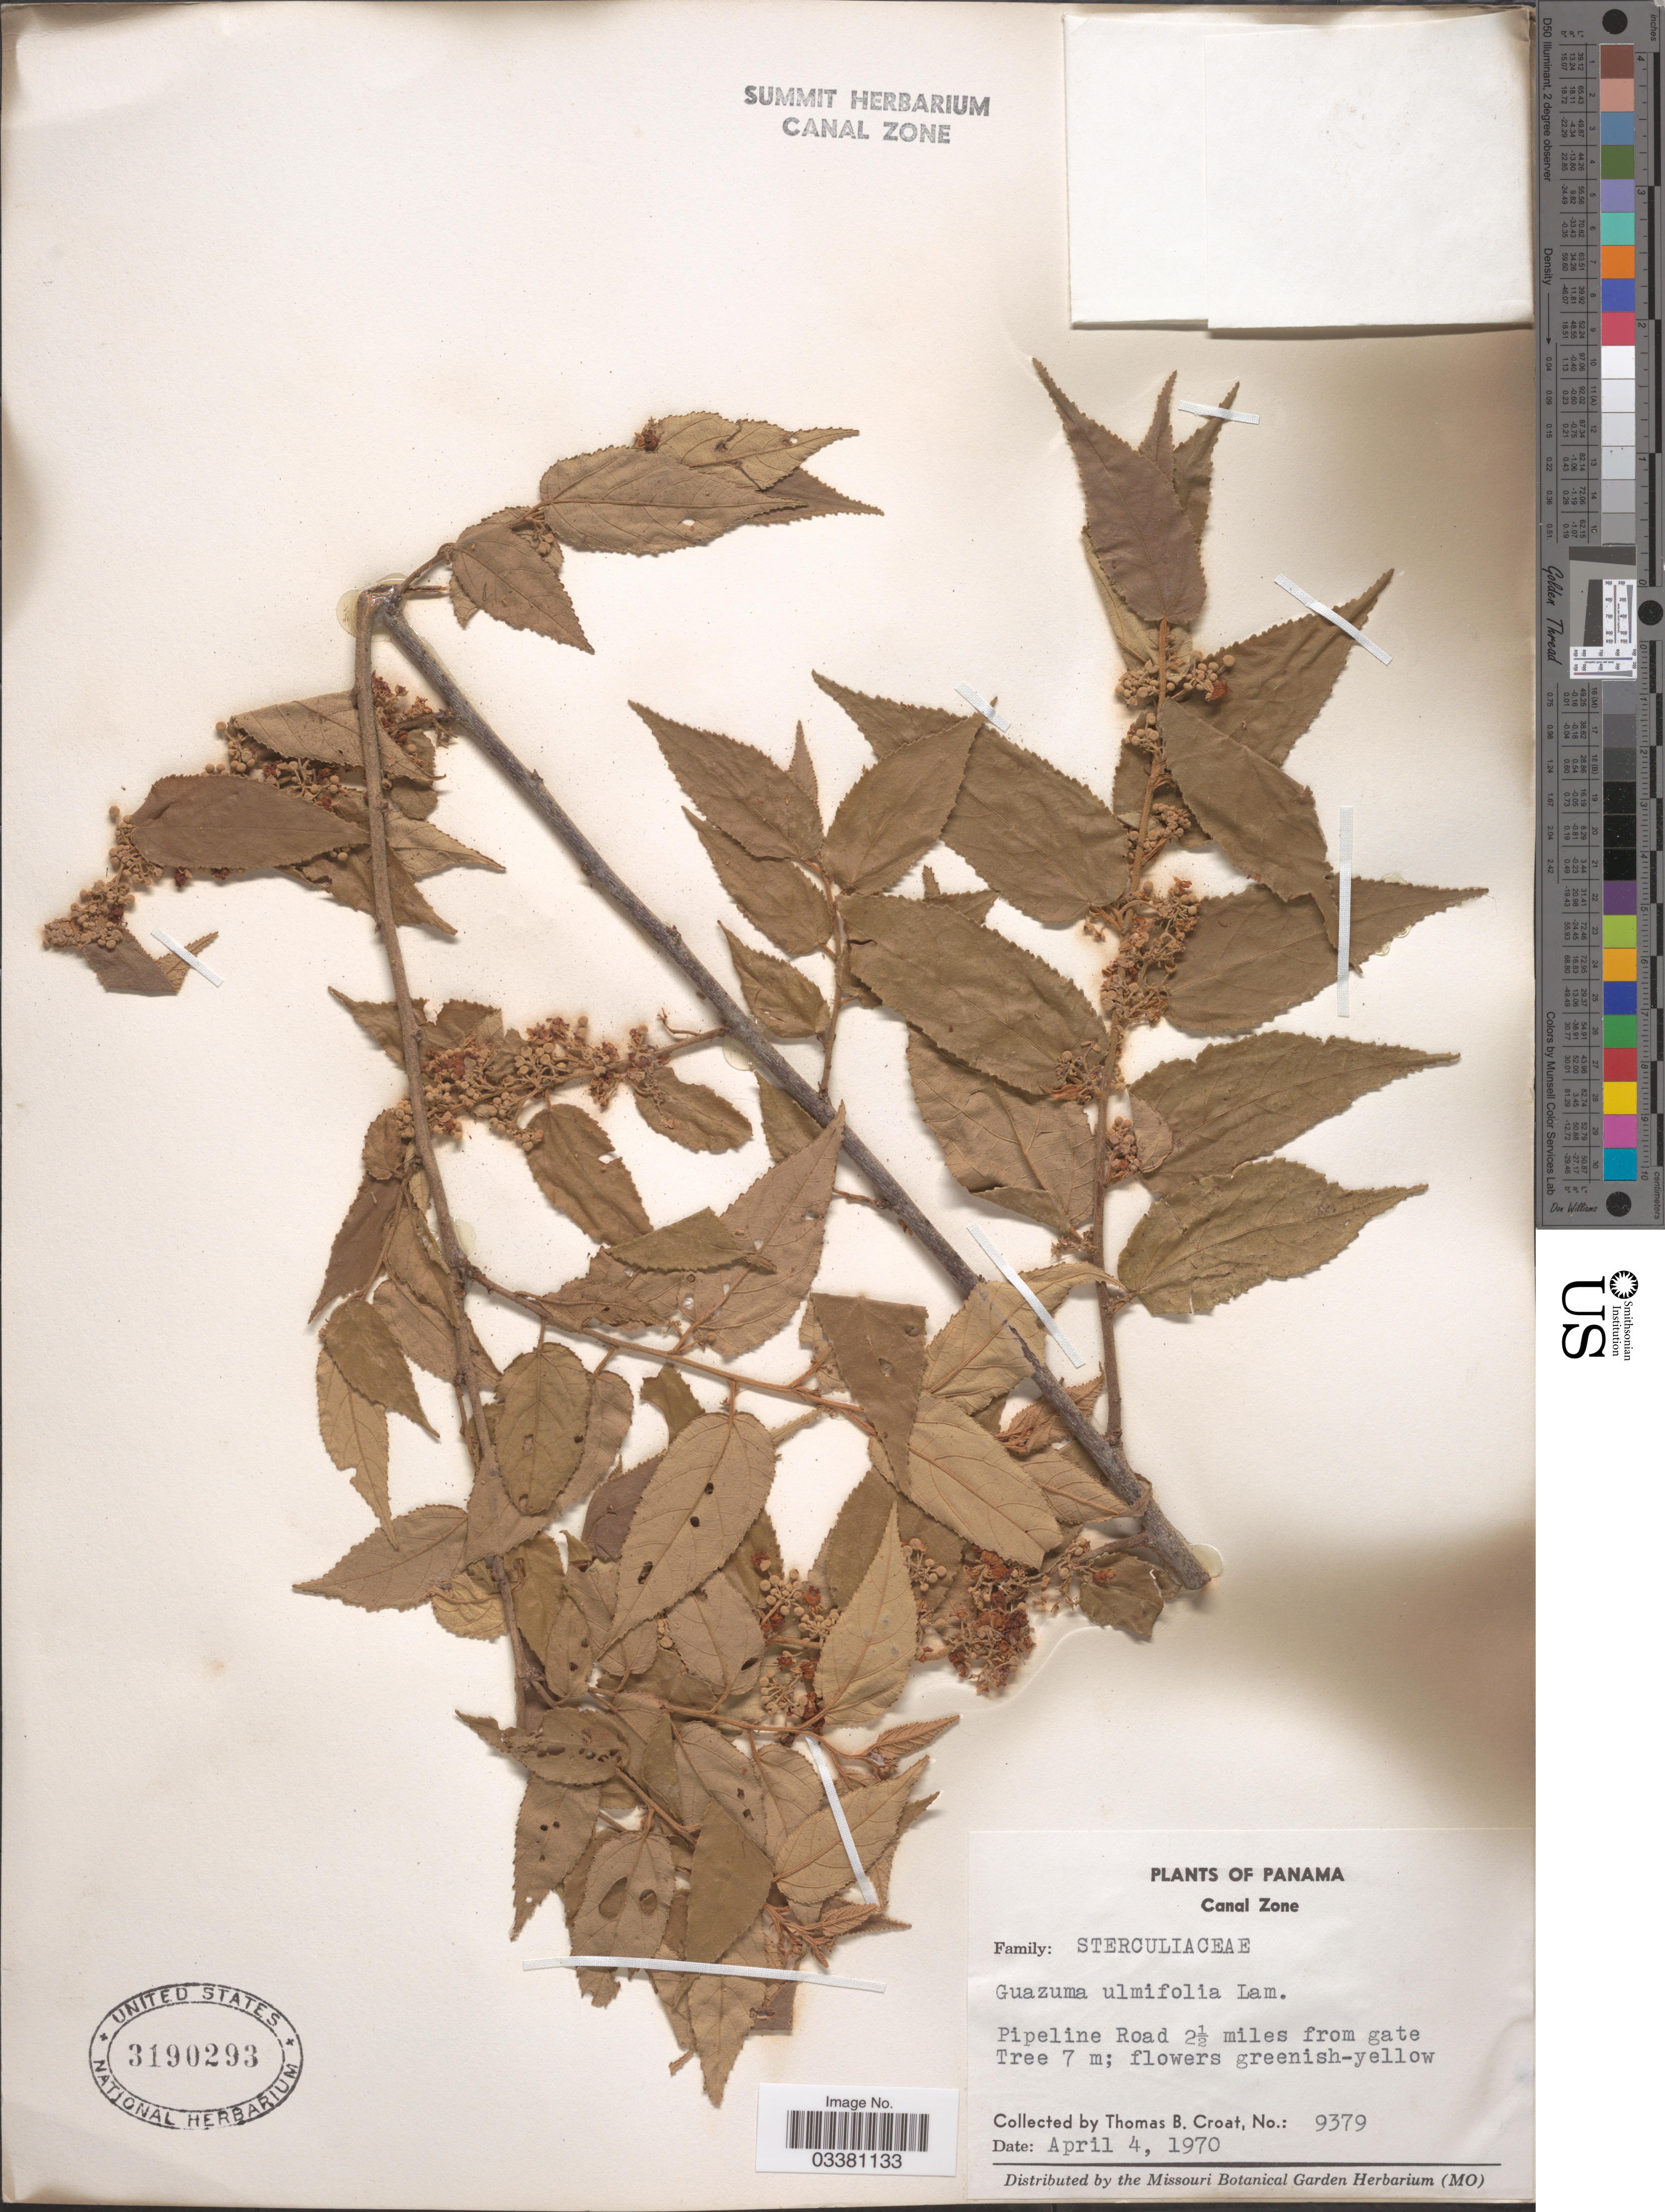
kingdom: Plantae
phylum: Tracheophyta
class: Magnoliopsida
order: Malvales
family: Malvaceae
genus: Guazuma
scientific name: Guazuma ulmifolia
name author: Lam.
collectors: T. B. Croat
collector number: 9379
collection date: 1970-04-04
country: Panama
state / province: Colón / Panamá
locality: Canal Zone. Pipeline Road 2½ miles from gate.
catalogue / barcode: US 3190293